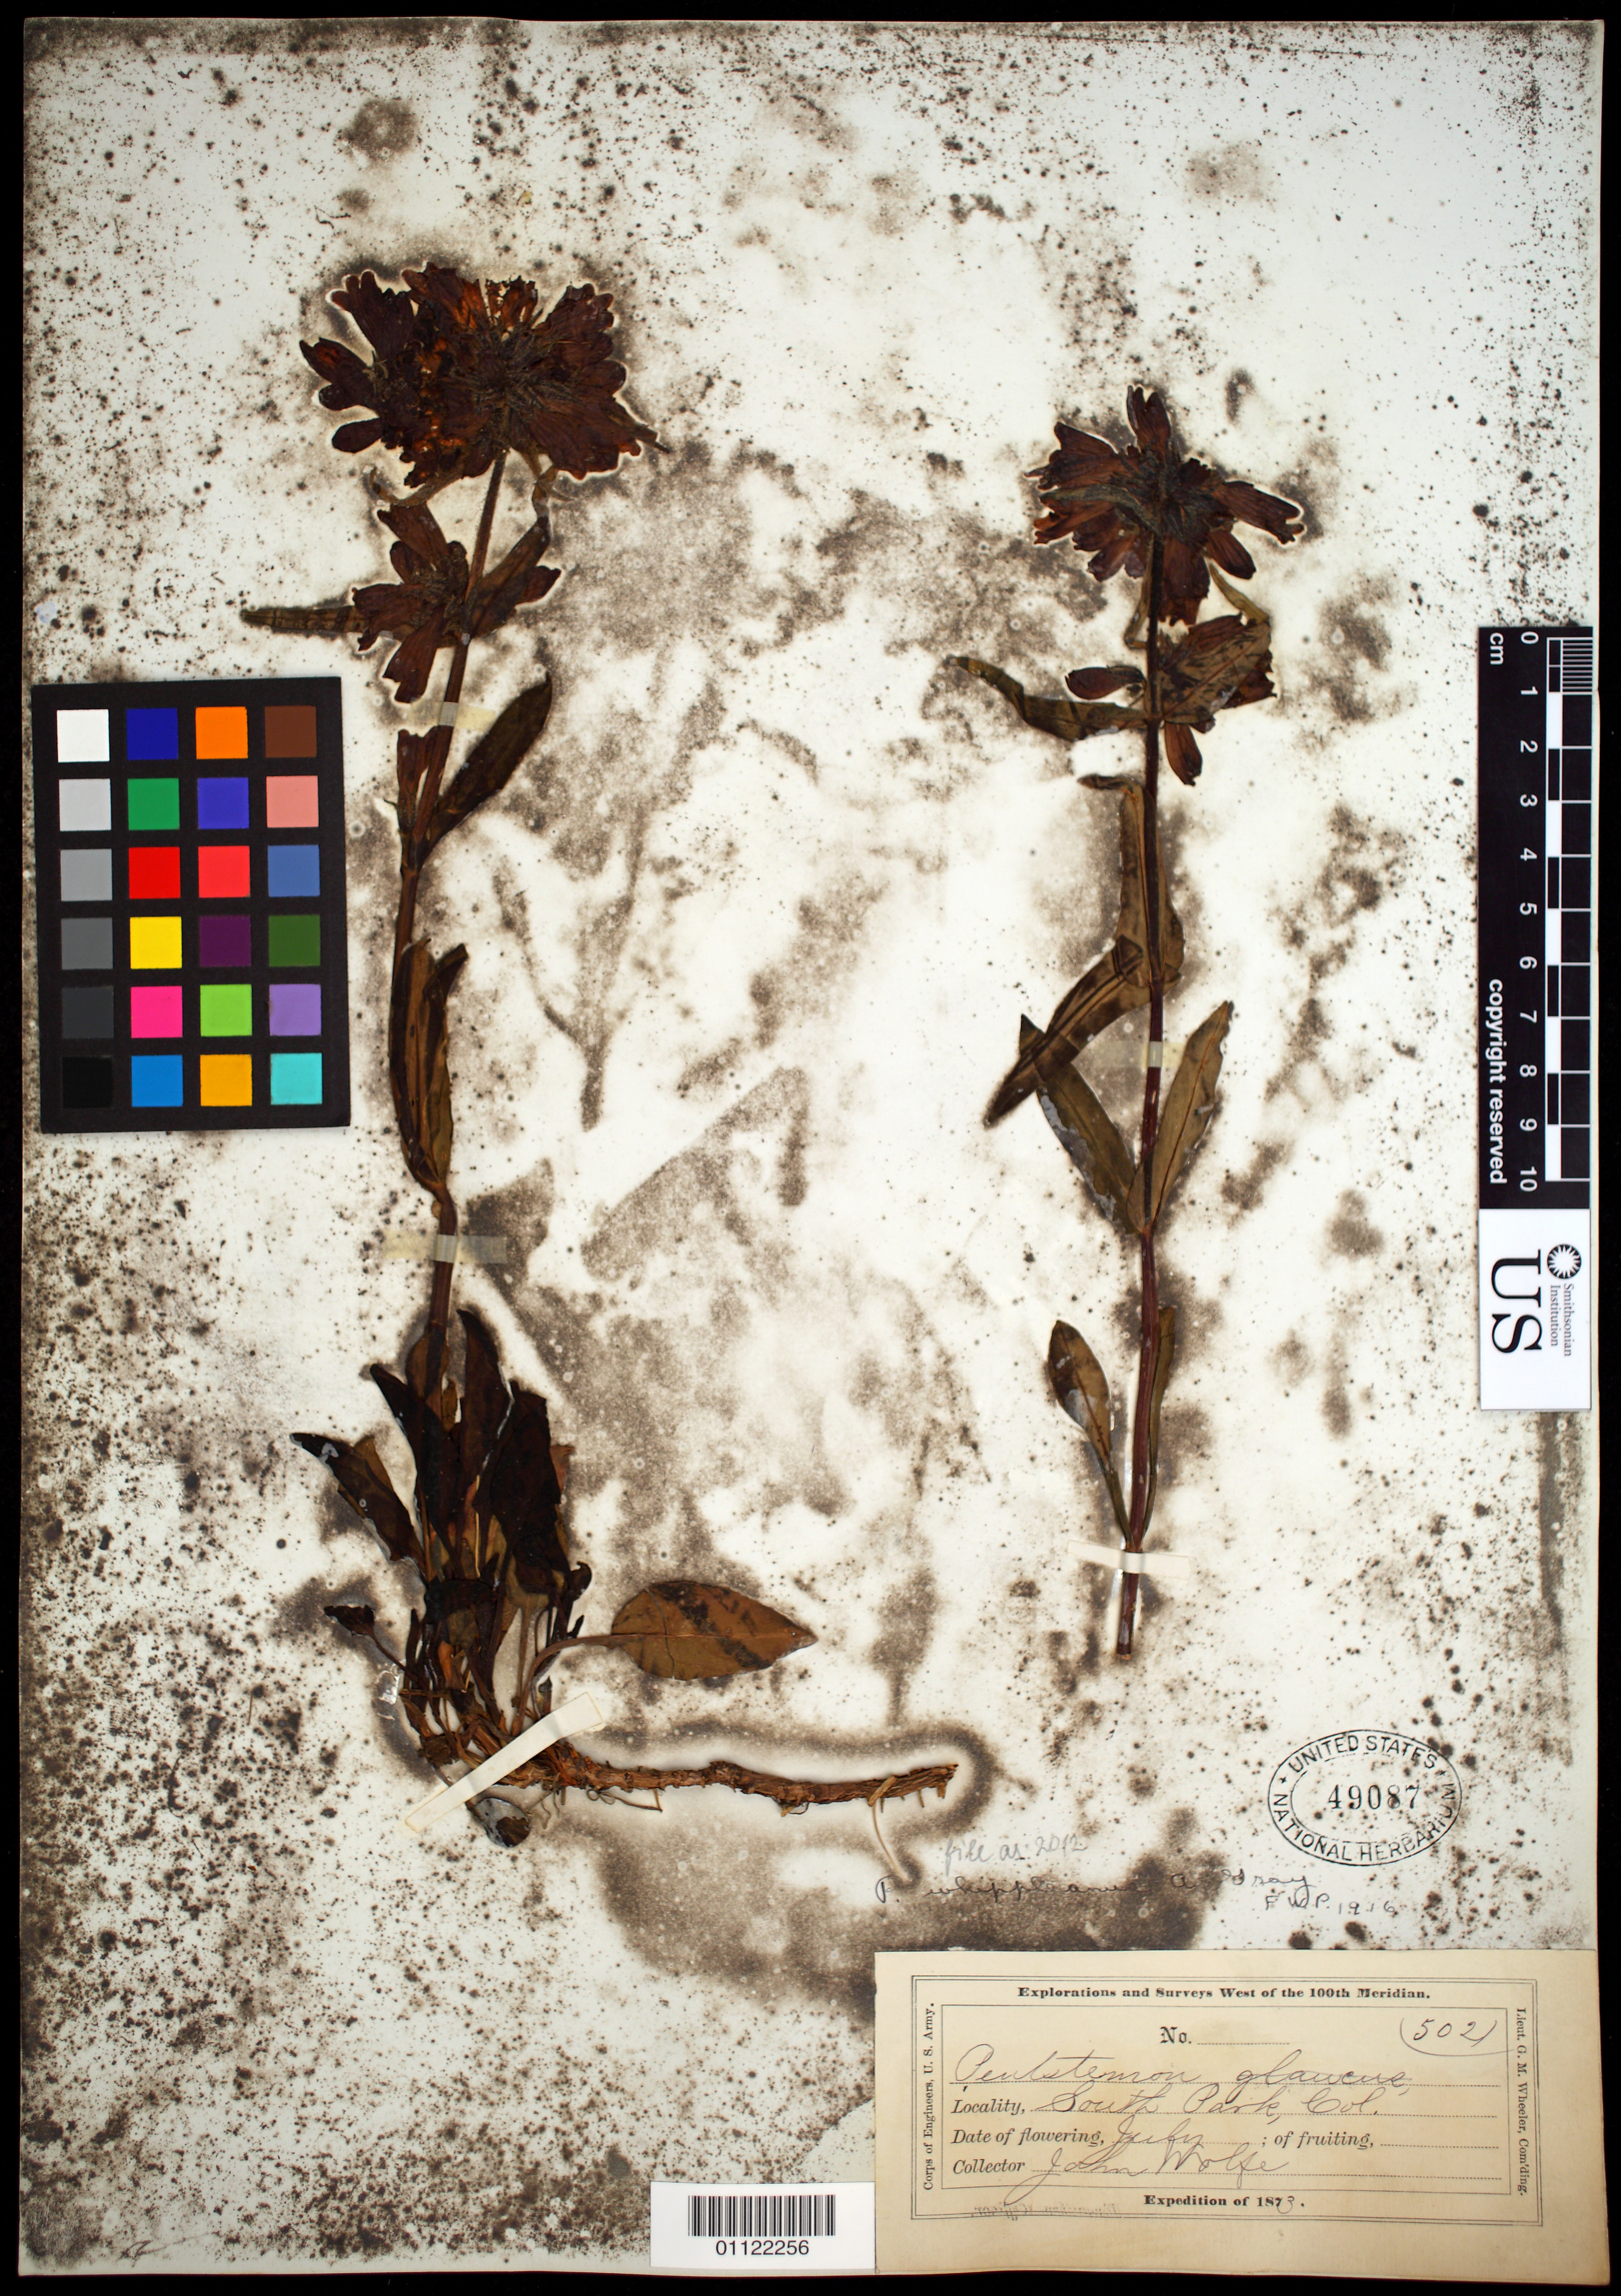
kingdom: Plantae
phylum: Tracheophyta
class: Magnoliopsida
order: Lamiales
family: Plantaginaceae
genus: Penstemon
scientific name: Penstemon whippleanus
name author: A. Gray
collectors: J. Wolf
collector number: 502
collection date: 1873-07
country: United States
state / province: Colorado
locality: South Park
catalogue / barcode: US 49087